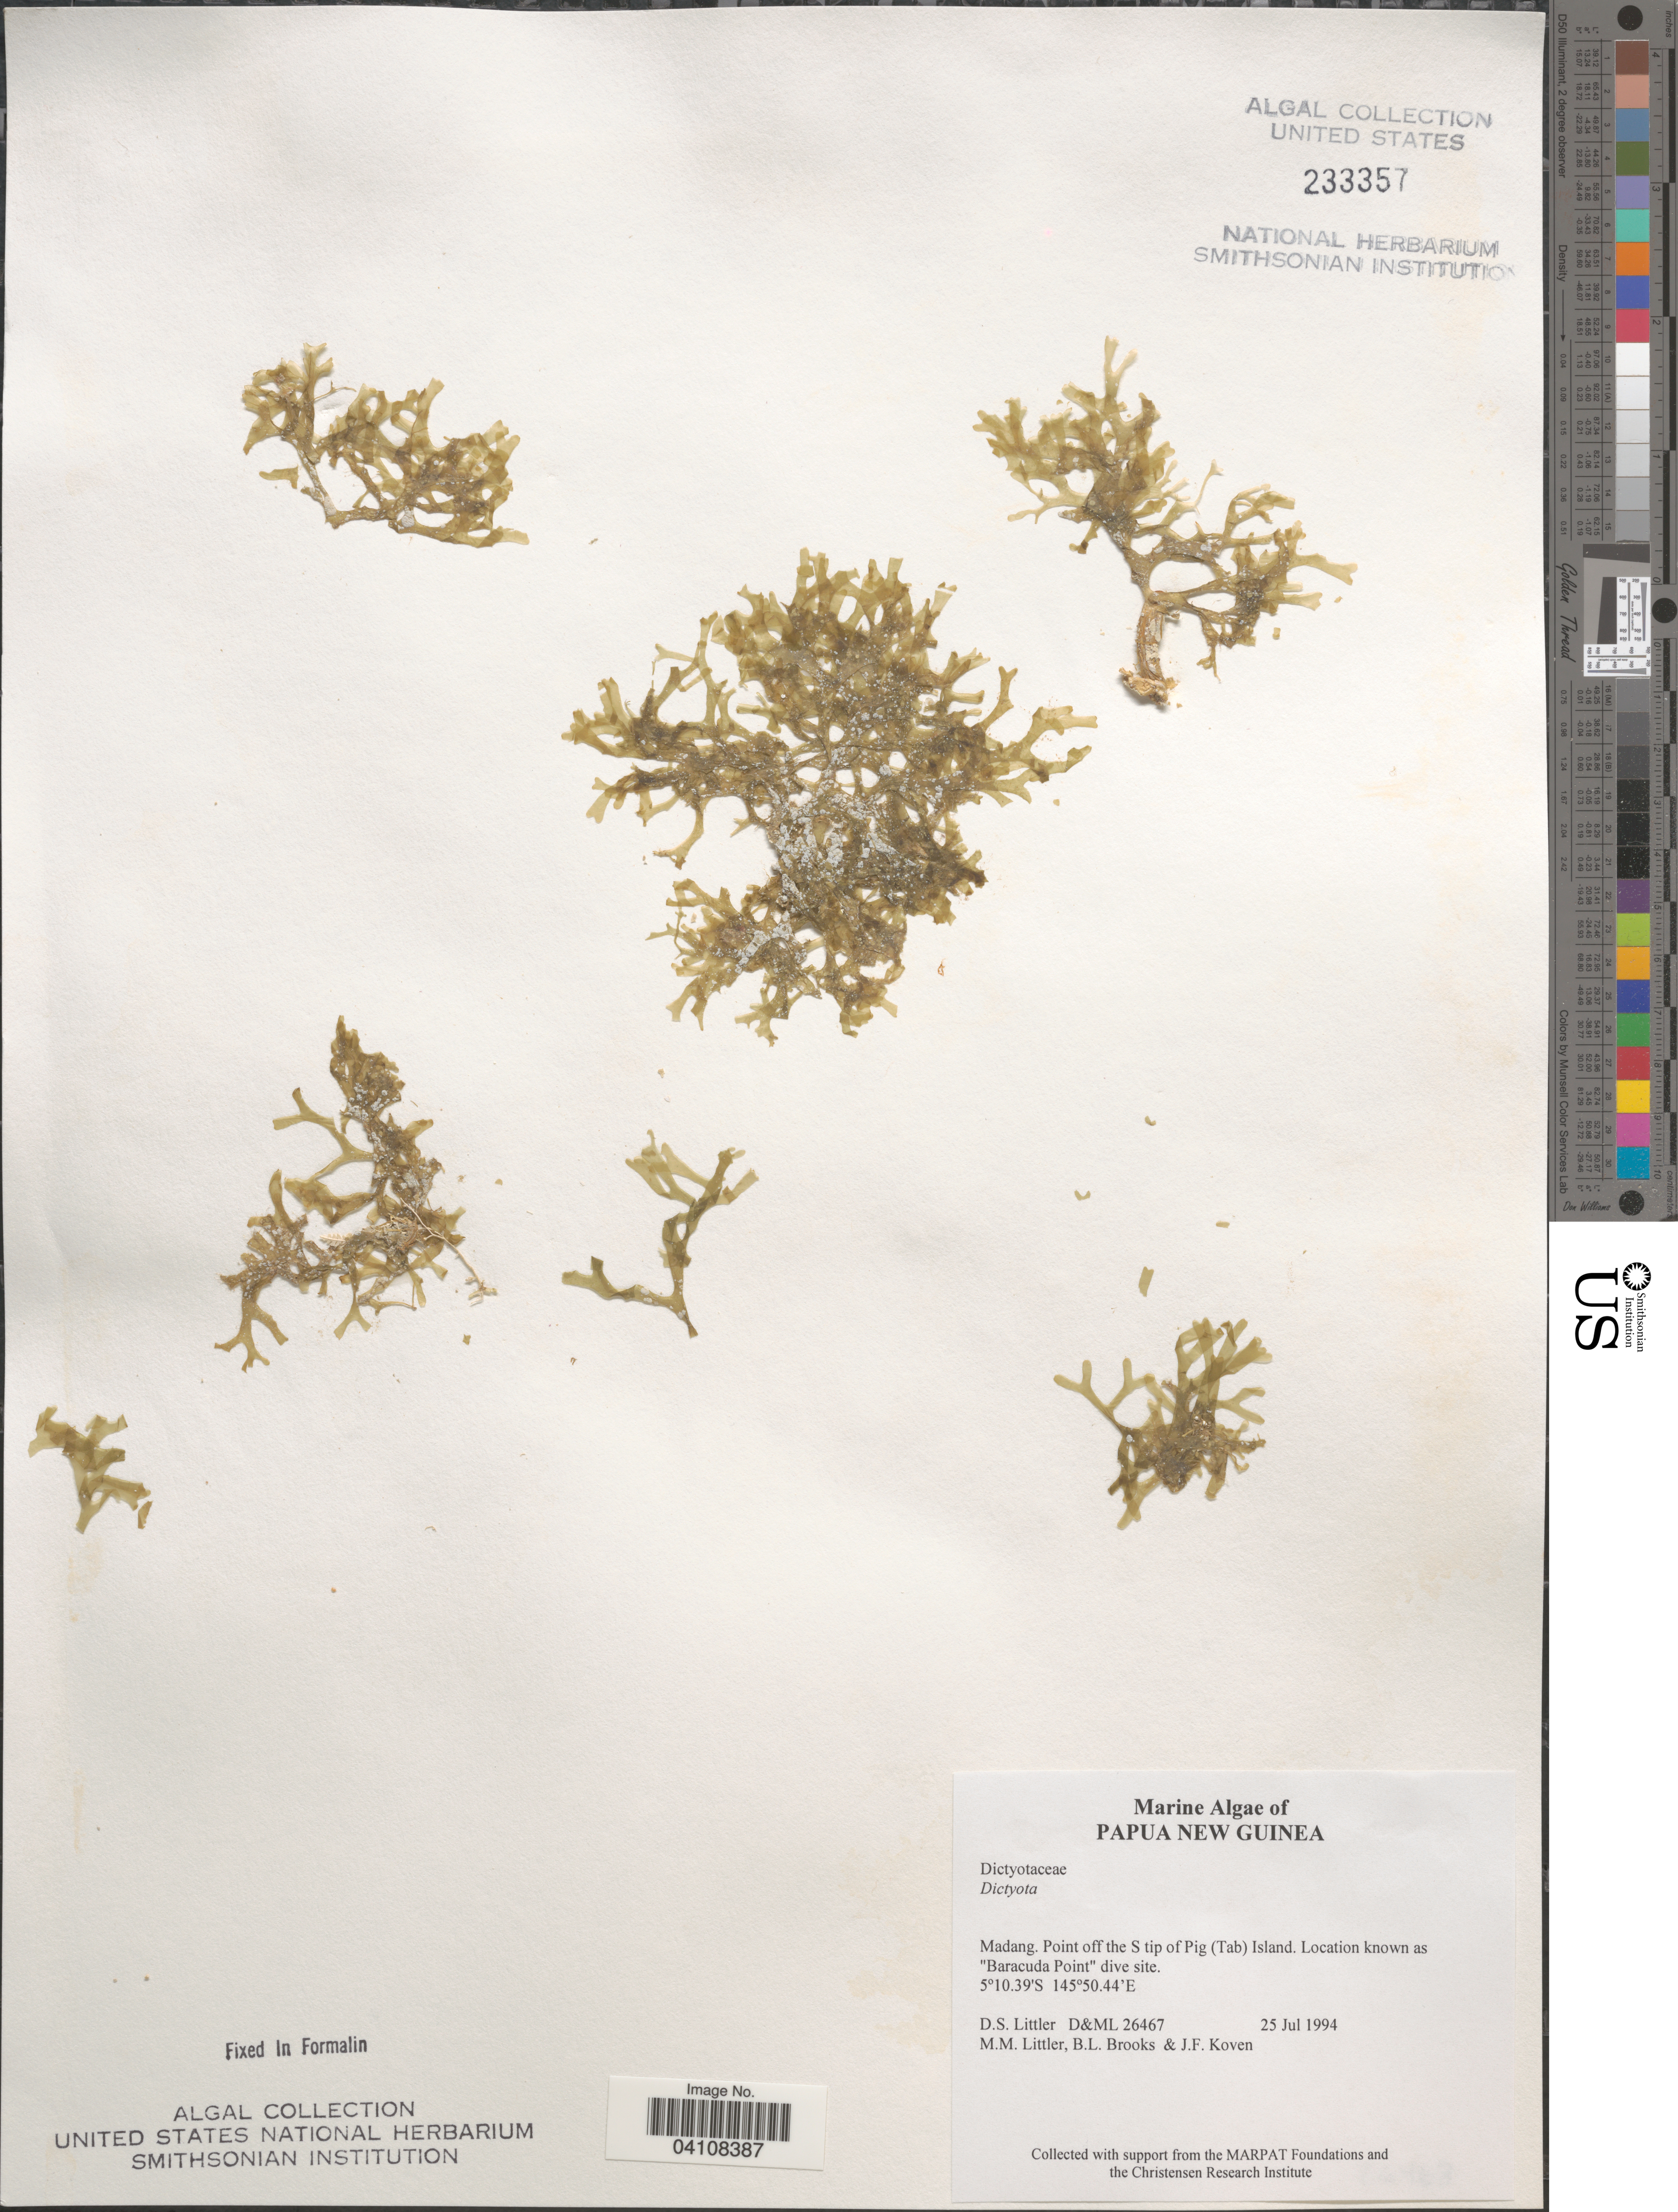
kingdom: Chromista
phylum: Ochrophyta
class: Phaeophyceae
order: Dictyotales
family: Dictyotaceae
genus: Dictyota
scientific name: Dictyota sp.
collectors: D. S. Littler, B. Brooks & J. Koven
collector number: D&ML26467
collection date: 1994-07-25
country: Papua New Guinea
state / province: Madang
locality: Point off the S tip of Pig (Tab) Island. Location known as "Baracuda Point" dive site.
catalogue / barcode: US 233357